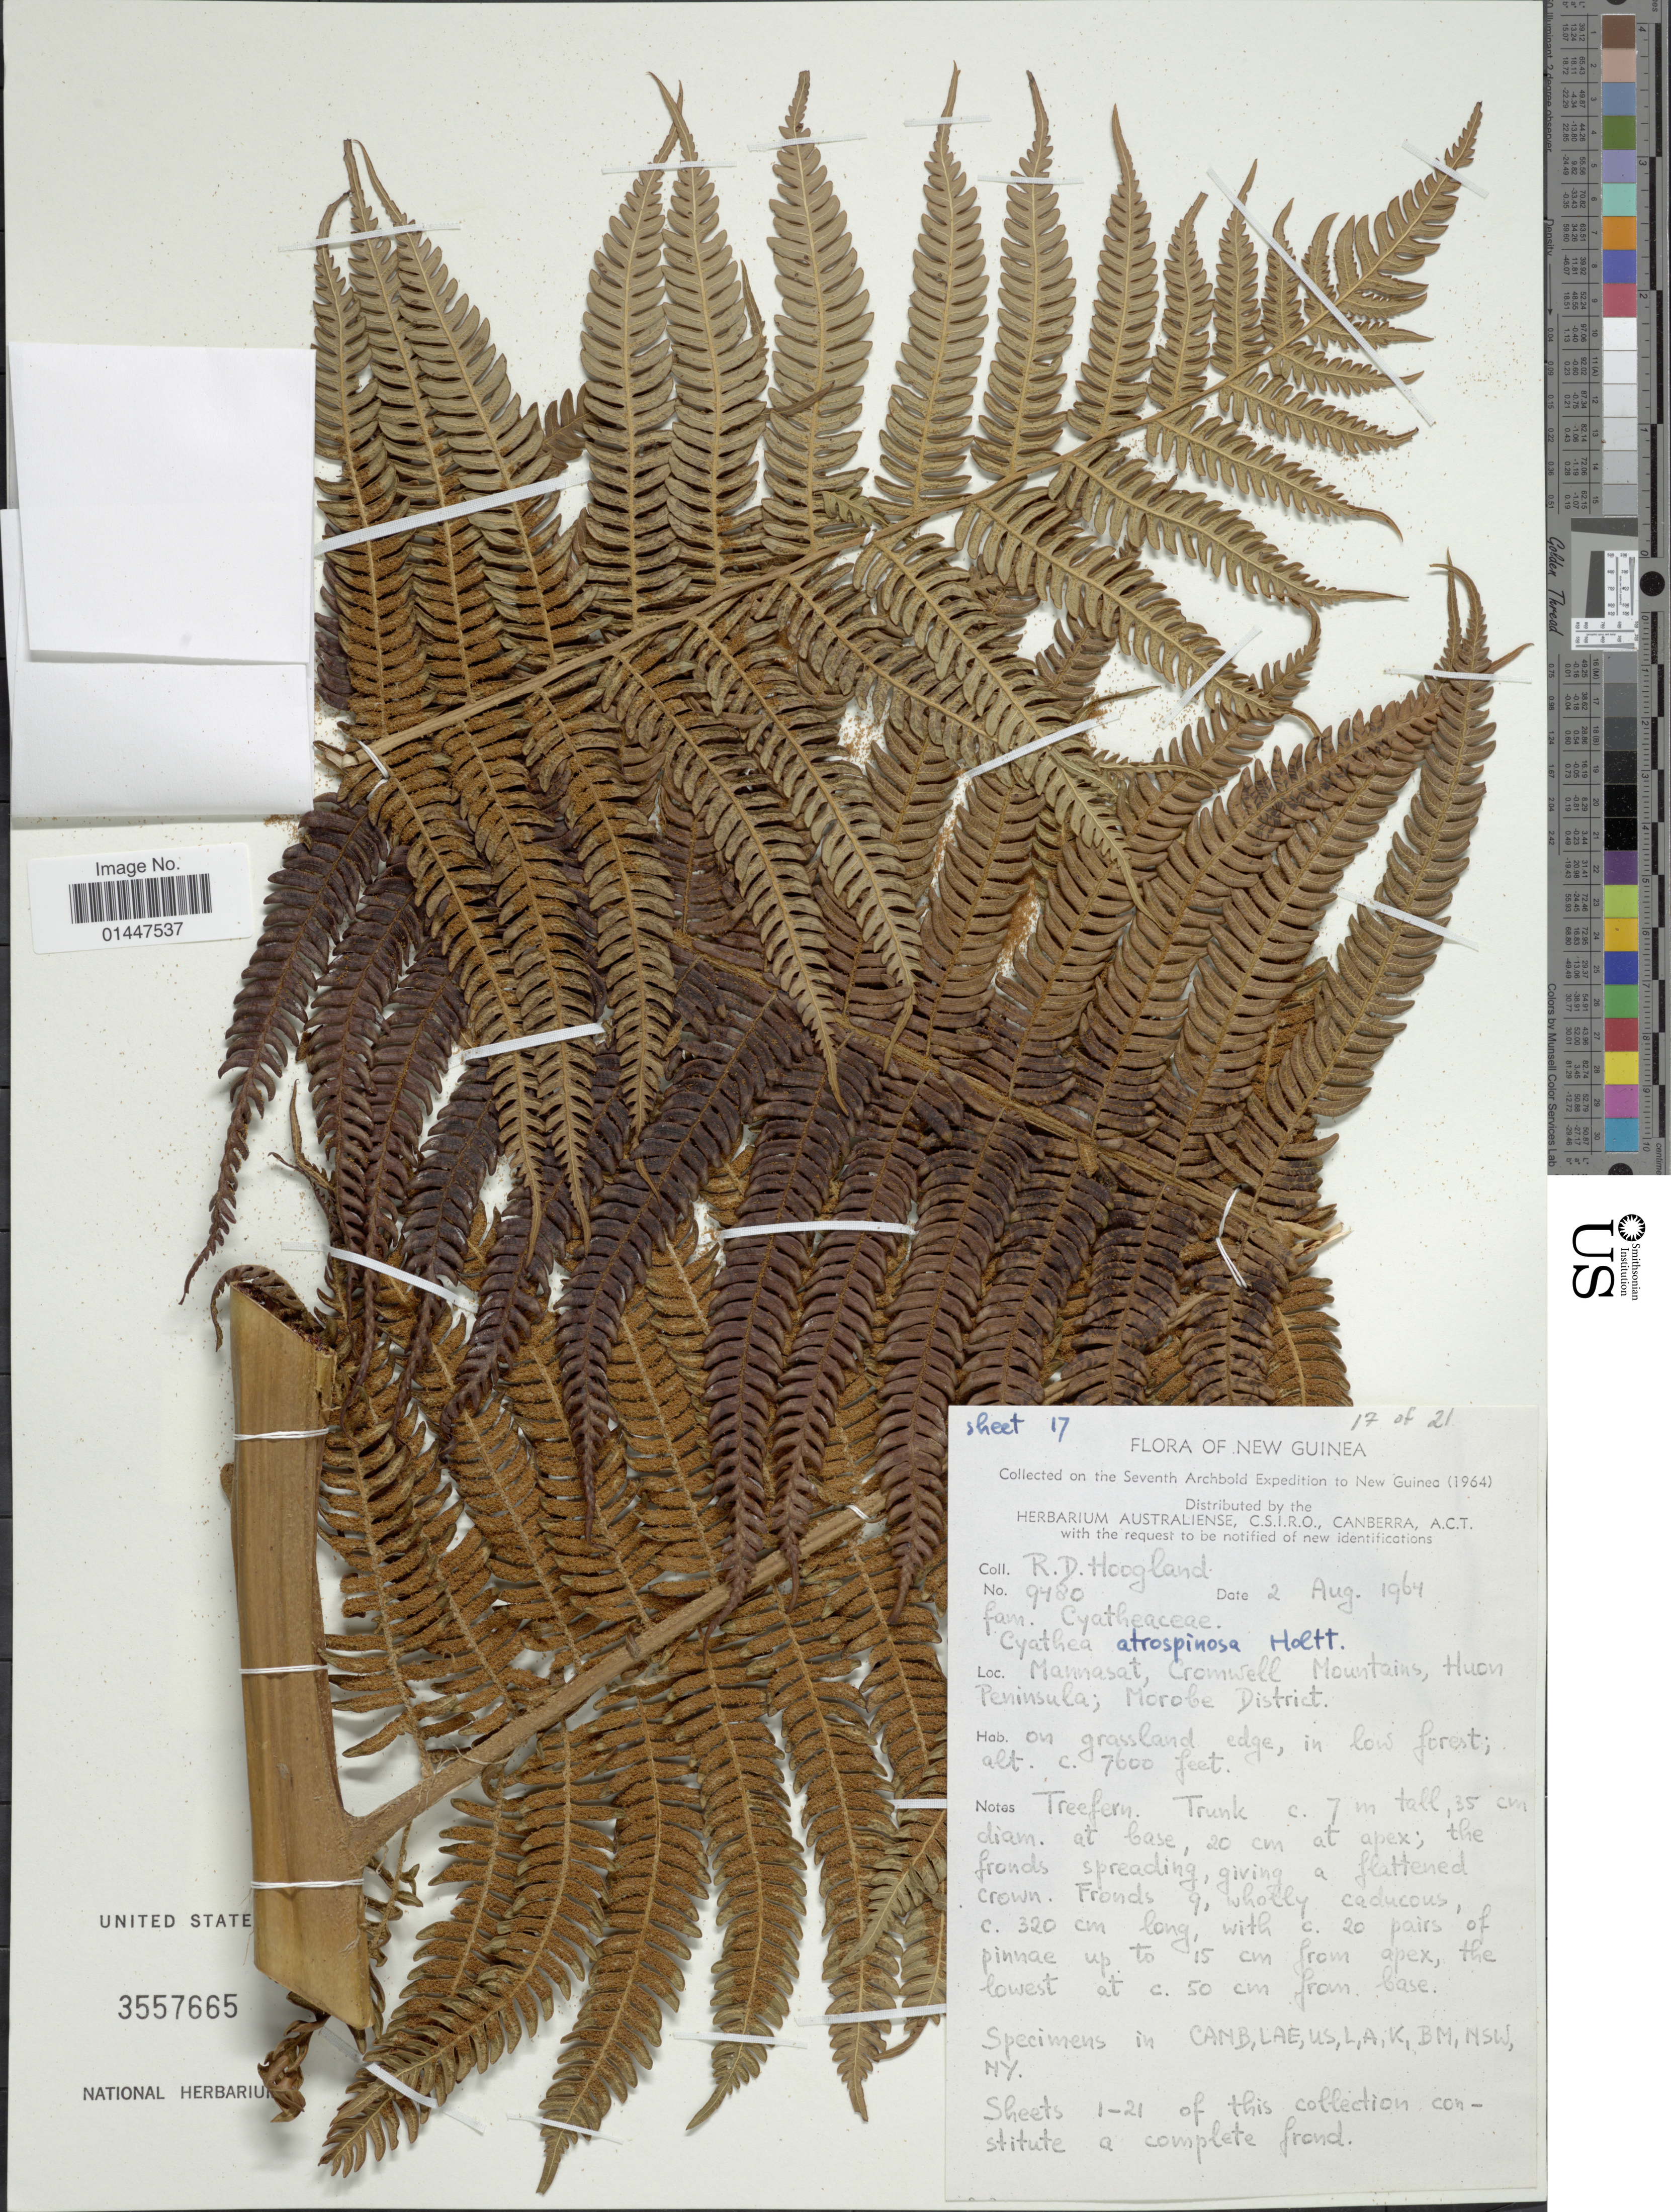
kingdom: Plantae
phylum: Tracheophyta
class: Polypodiopsida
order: Cyatheales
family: Cyatheaceae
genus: Sphaeropteris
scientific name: Sphaeropteris atrospinosa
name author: (Holttum) R.M. Tryon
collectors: R. D. Hoogland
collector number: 9480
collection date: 1964-08-02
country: Papua New Guinea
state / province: Morobe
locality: New Guinea. Mannasat, Cromwell Mountains, Huon Peninsula; Morobe District.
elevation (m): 2316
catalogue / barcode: US 3557665